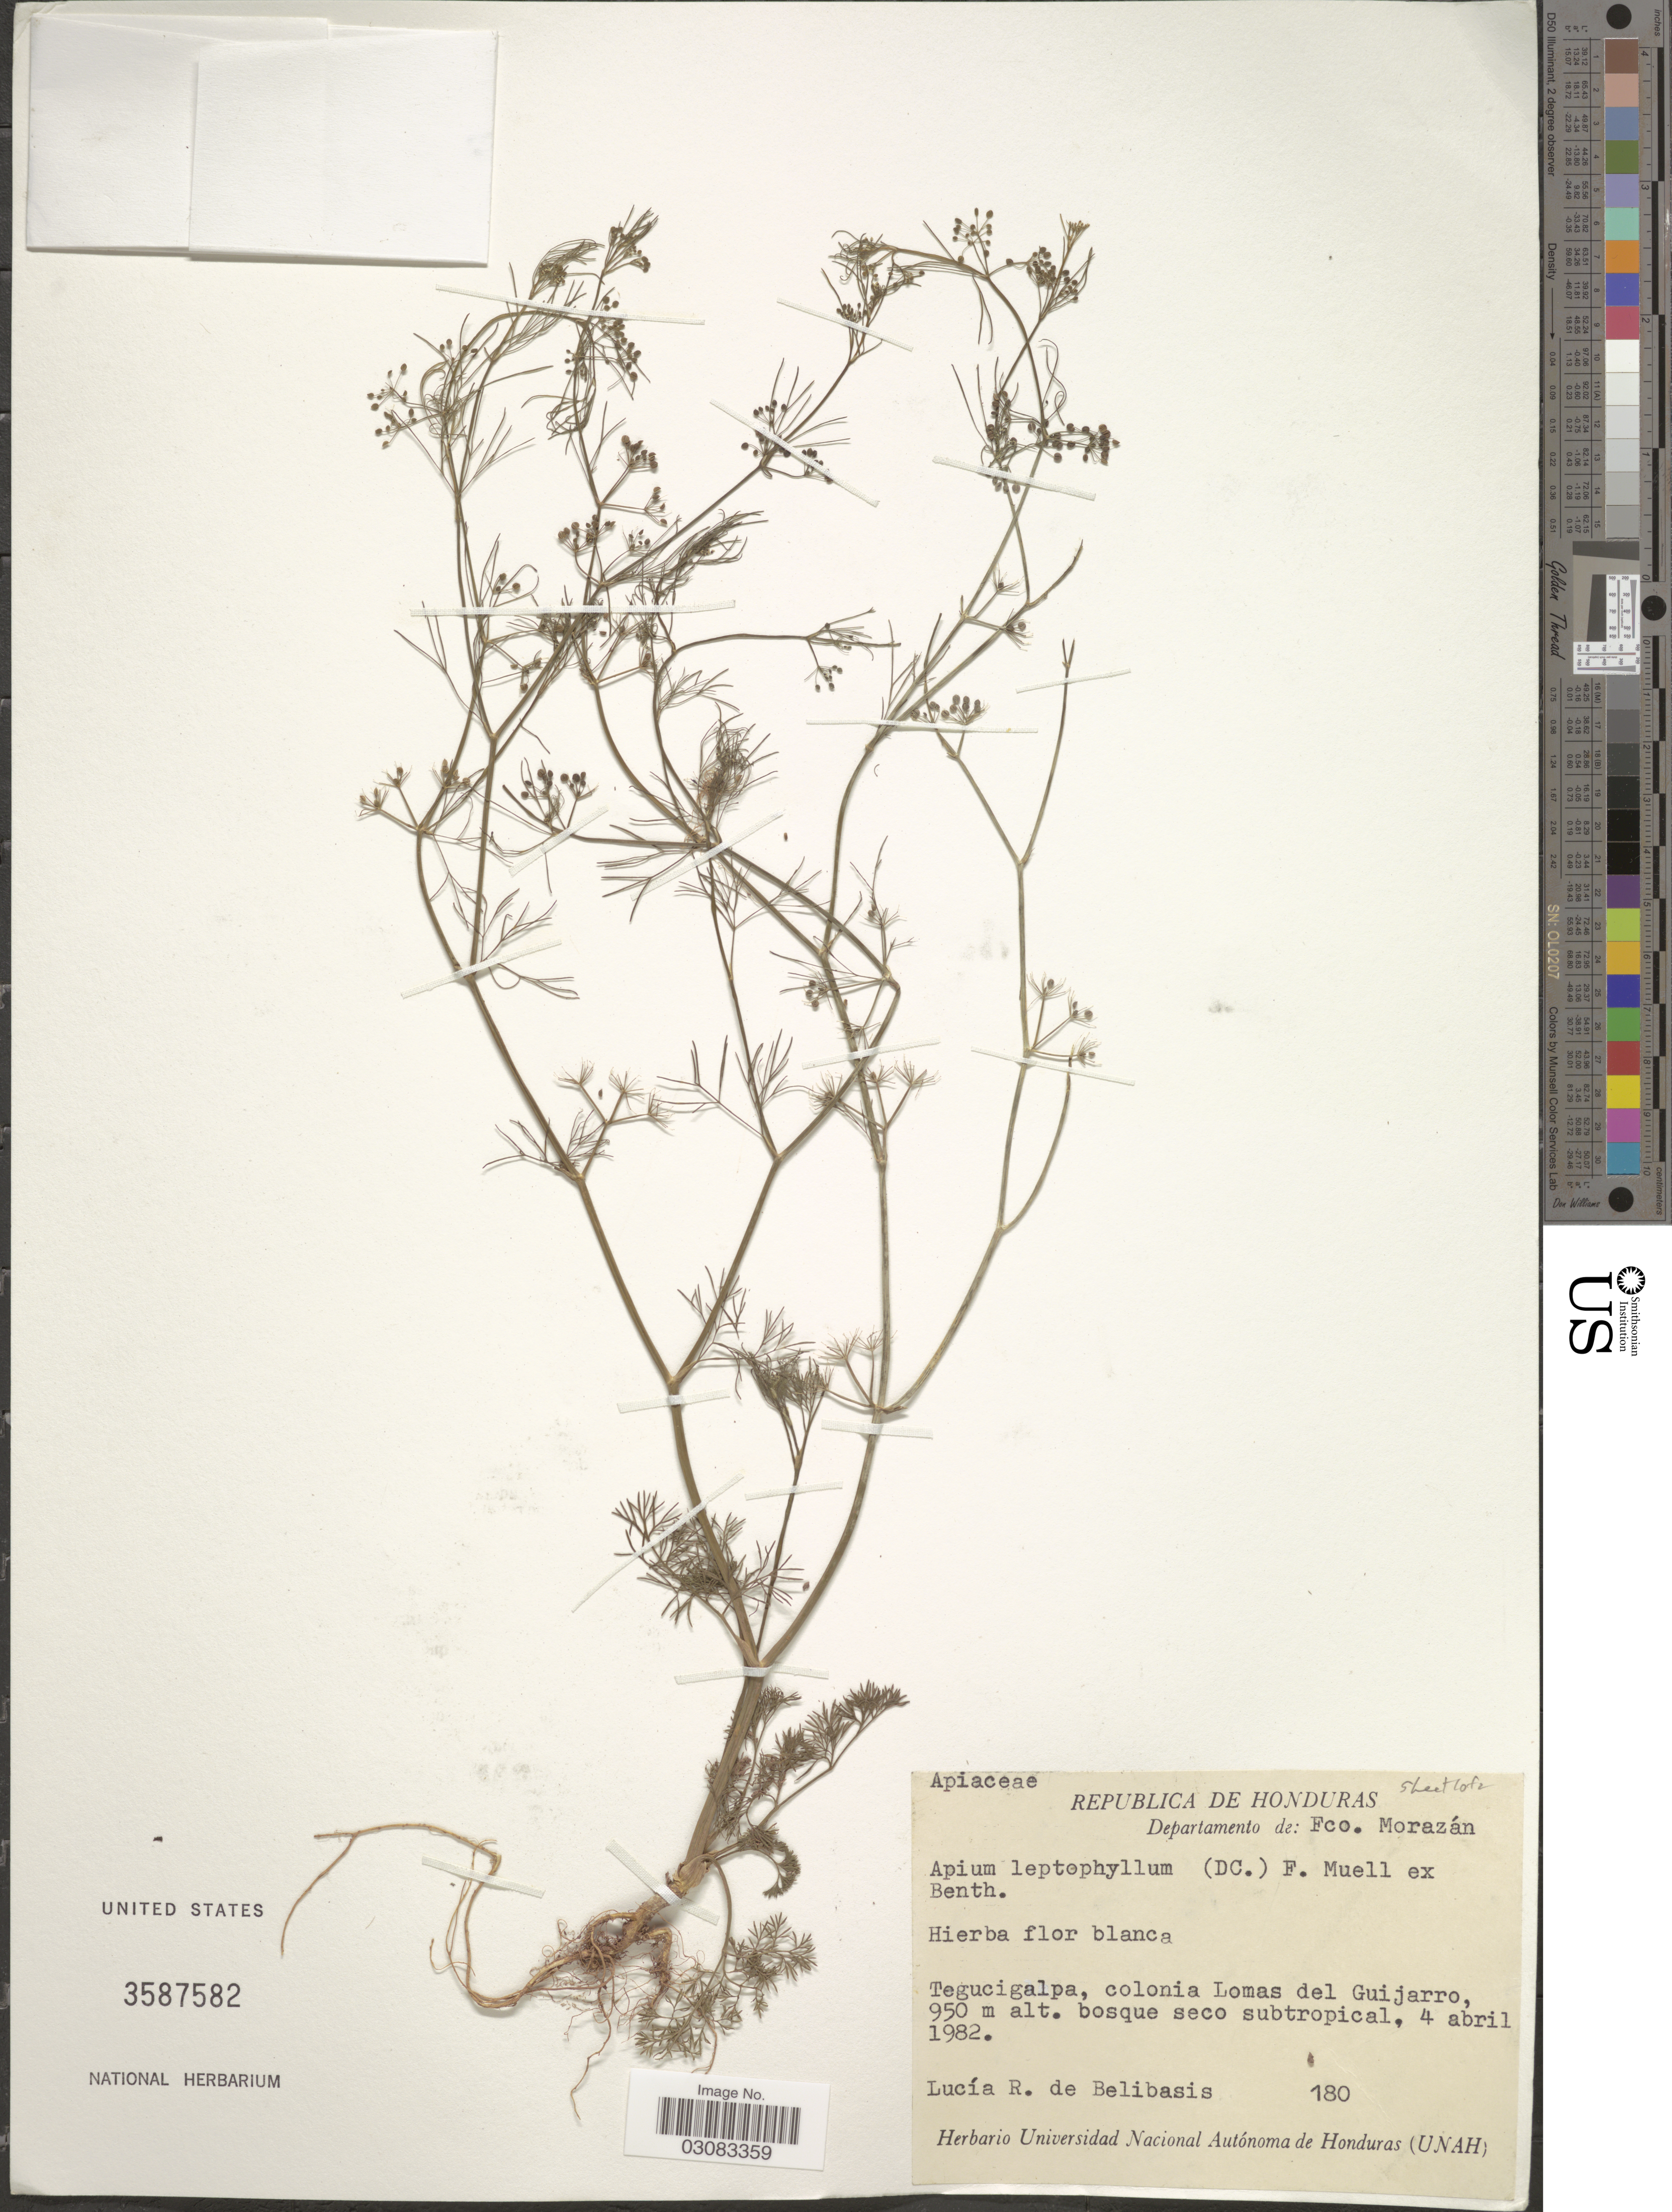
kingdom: Plantae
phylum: Tracheophyta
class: Magnoliopsida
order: Apiales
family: Apiaceae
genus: Cyclospermum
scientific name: Cyclospermum leptophyllum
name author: (Pers.) Sprague ex Britton & P. Wilson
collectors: L. De Belibasis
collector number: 180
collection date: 1982-04-04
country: Honduras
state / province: Fco. Morazán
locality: Departamento de: Fco. Morazán. Tegucigalpa, colonia Lomas del Guijarro.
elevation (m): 950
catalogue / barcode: US 3587582